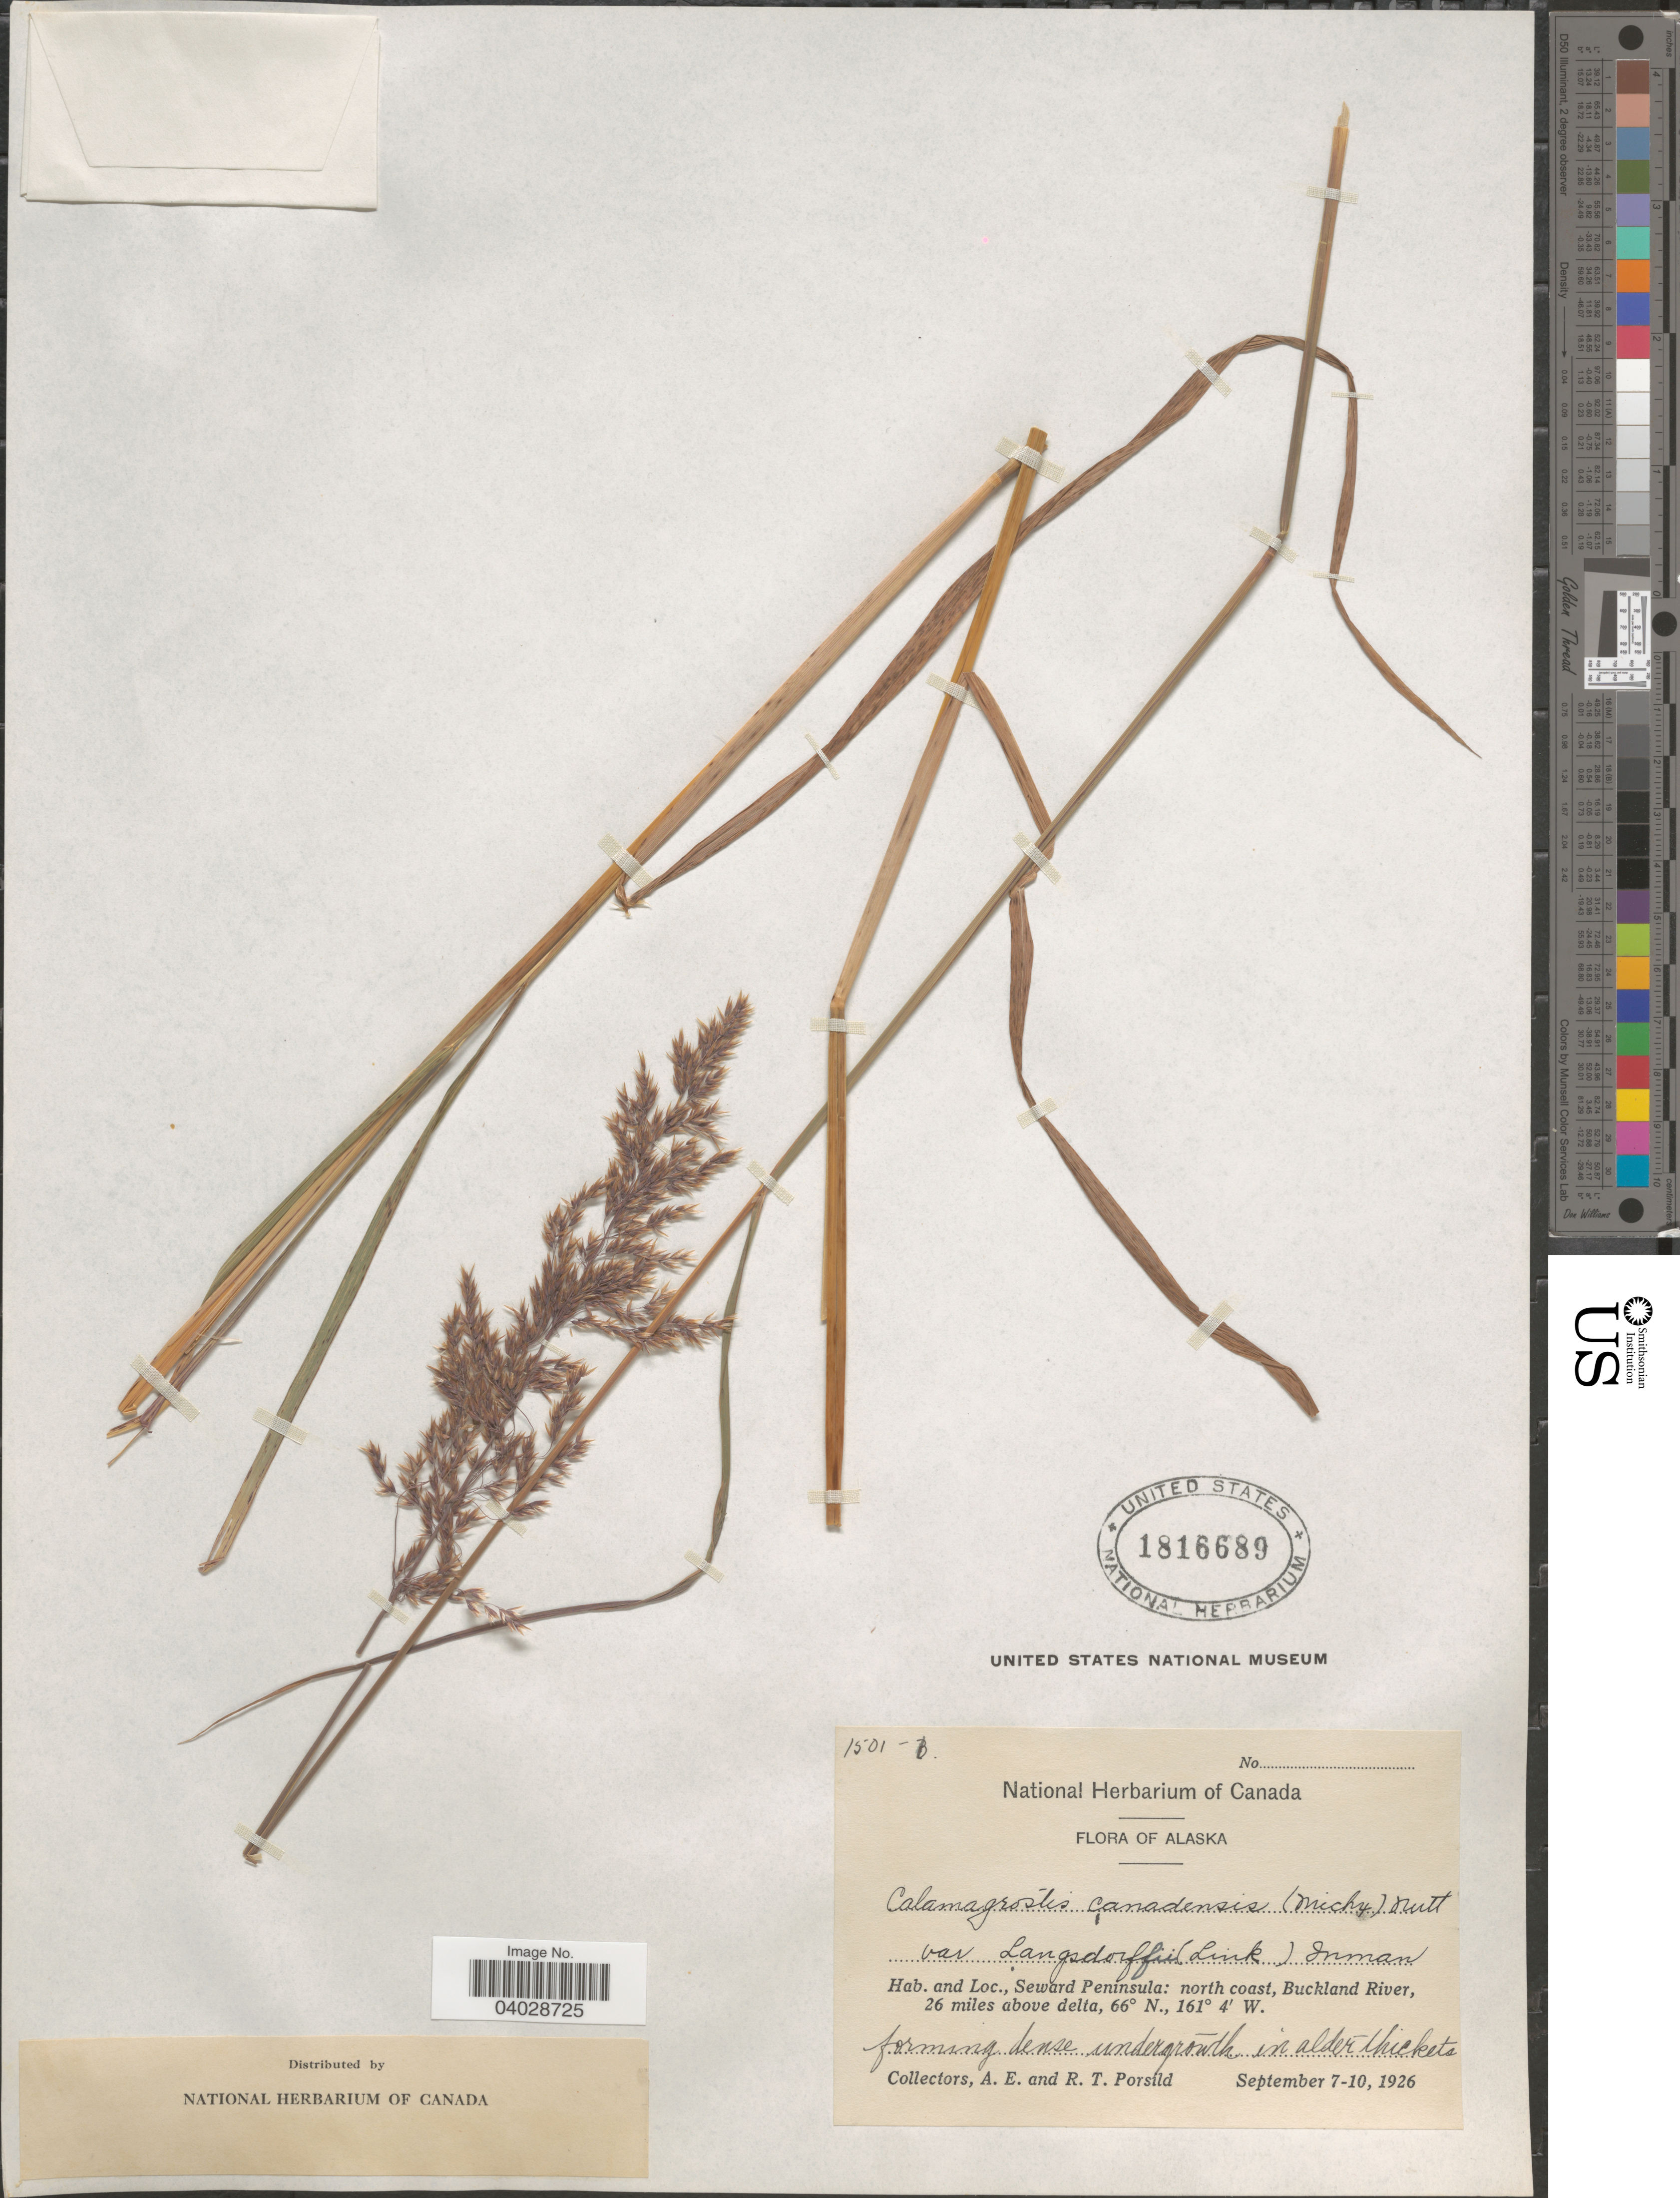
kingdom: Plantae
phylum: Tracheophyta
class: Liliopsida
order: Poales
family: Poaceae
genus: Calamagrostis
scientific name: Calamagrostis canadensis var. langsdorffii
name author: (Link) Inman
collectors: A. E. Porsild & R. T. Porsild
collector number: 1501-1*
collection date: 1926-09-07/1926-09-10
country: United States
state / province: Alaska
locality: Seward Peninsula: north coast, Buckland River, 26 miles above delta.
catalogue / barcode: US 1816689